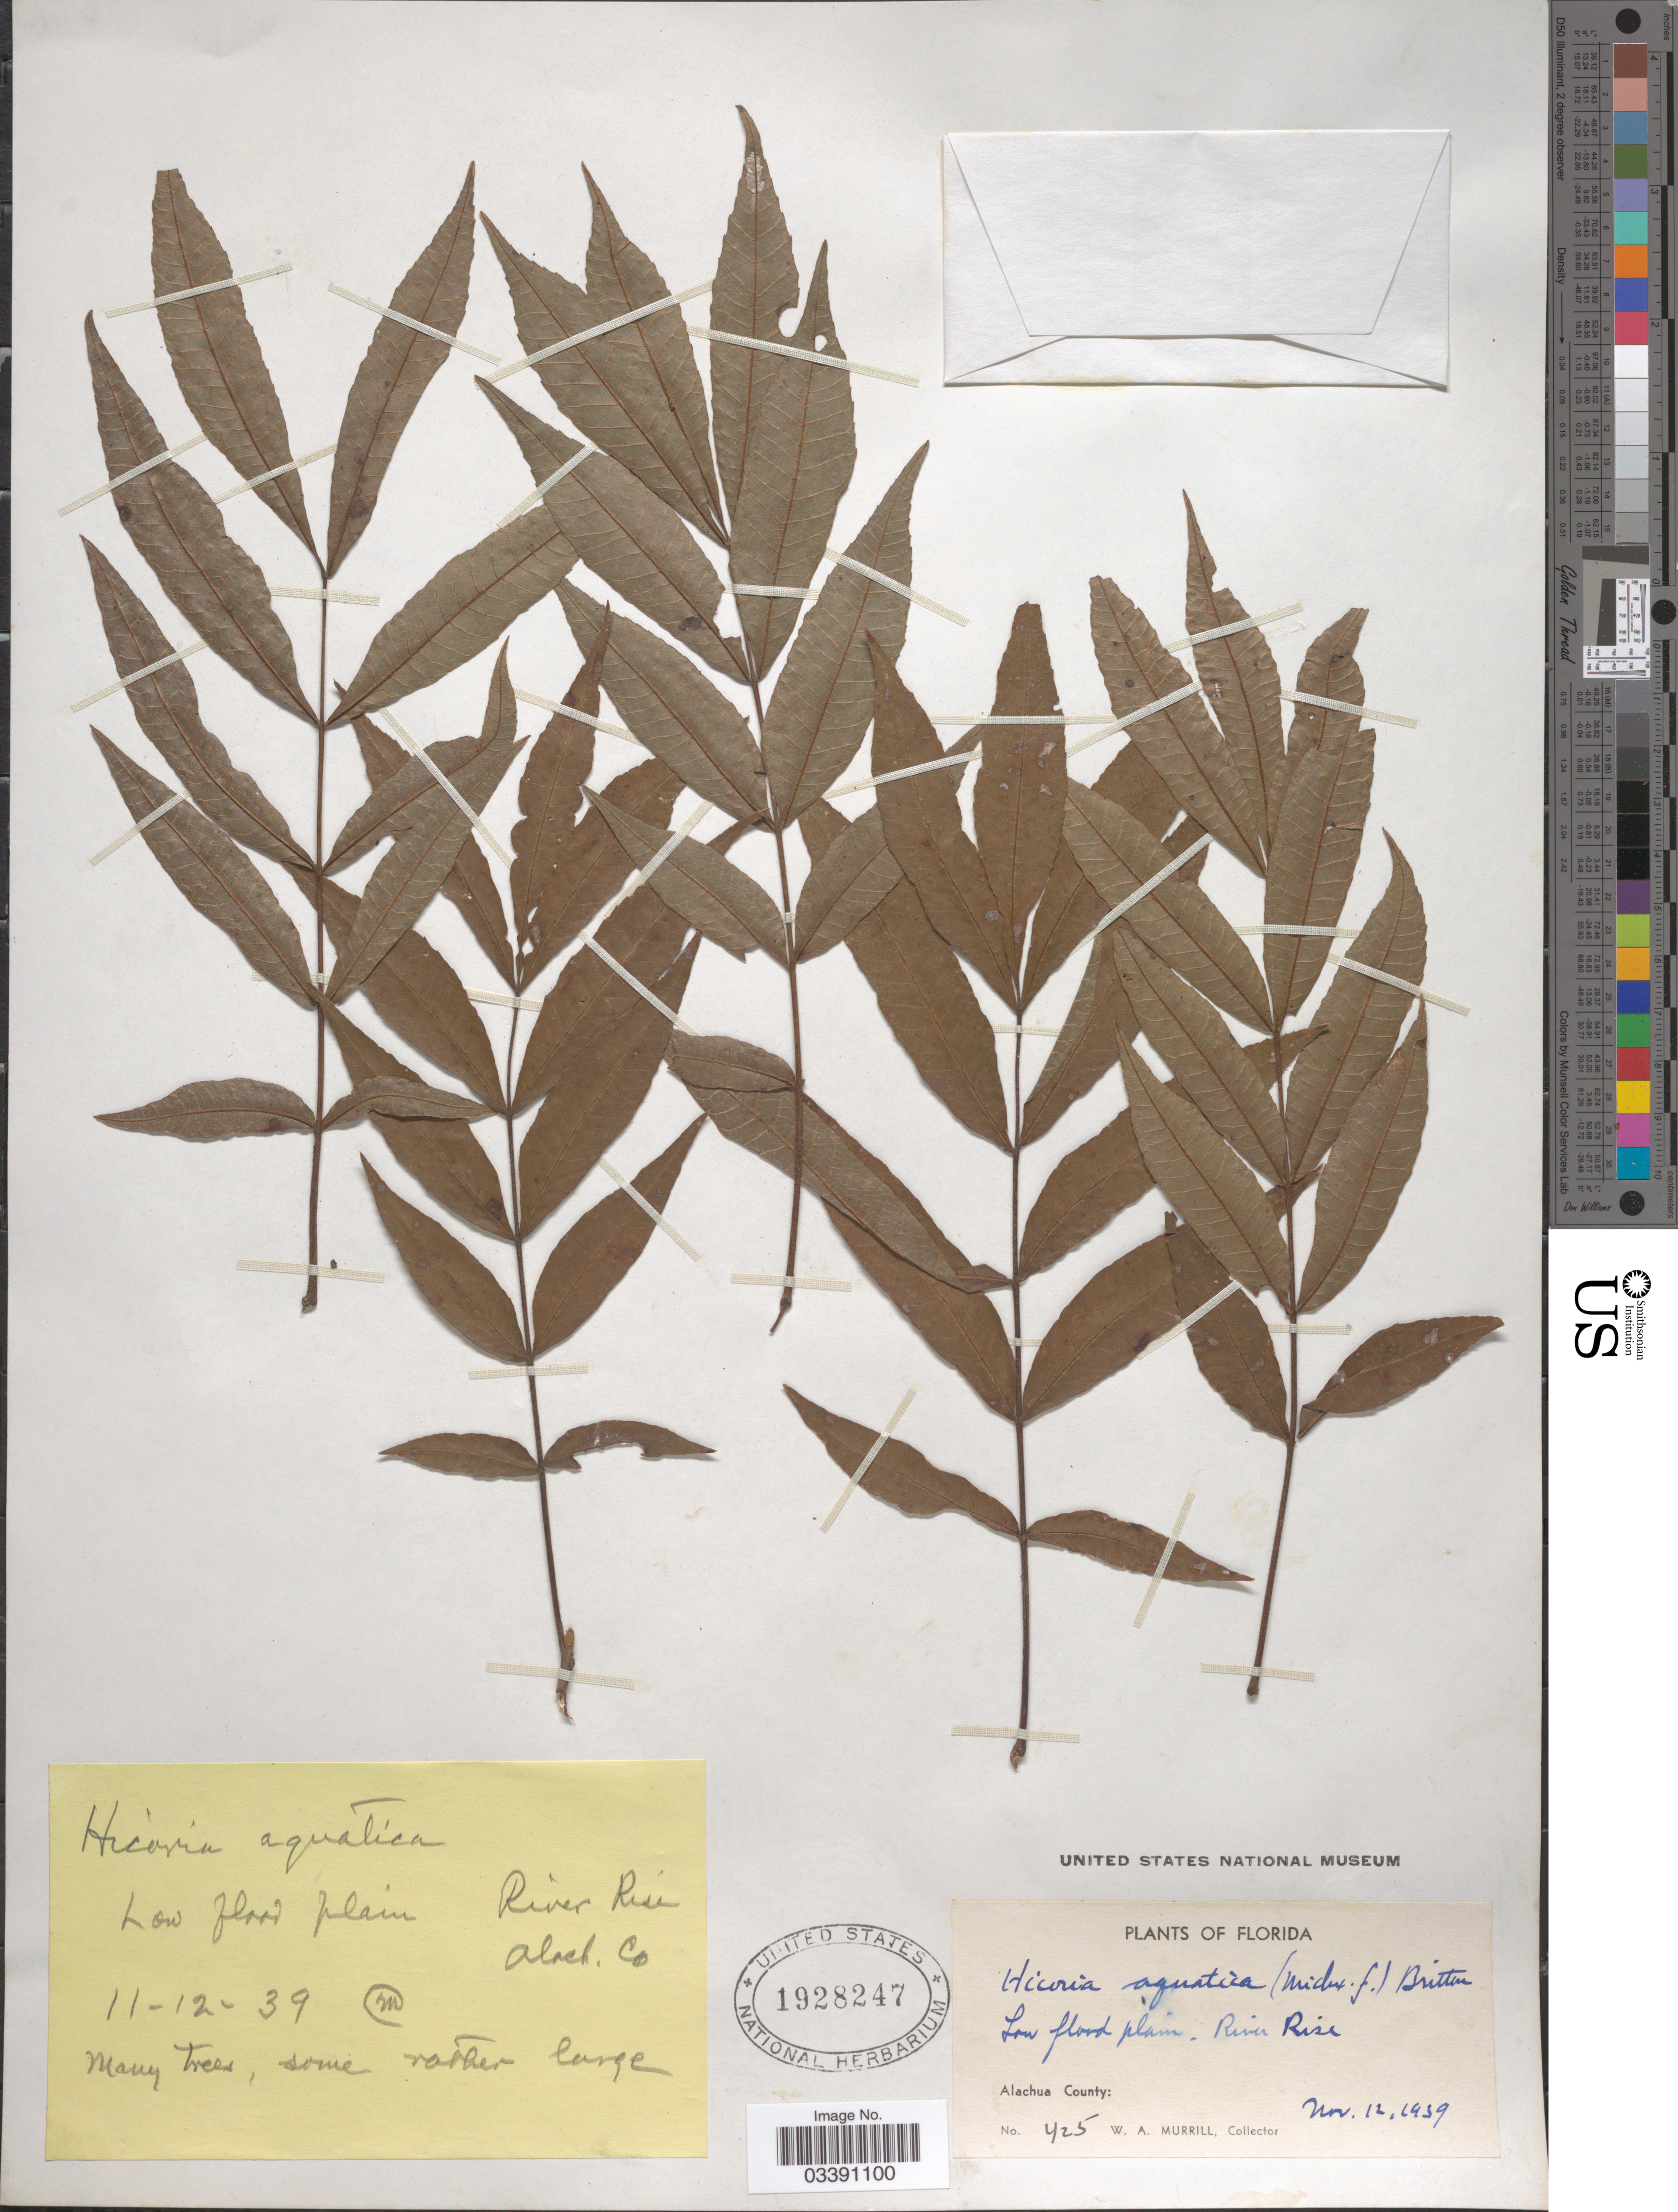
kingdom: Plantae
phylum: Tracheophyta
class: Magnoliopsida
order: Fagales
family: Juglandaceae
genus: Carya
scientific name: Carya aquatica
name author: (F. Michx.) Nutt.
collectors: W. A. Murrill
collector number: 425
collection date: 1939-11-12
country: United States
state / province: Florida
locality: River Rise. Alachua County.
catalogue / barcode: US 1928247